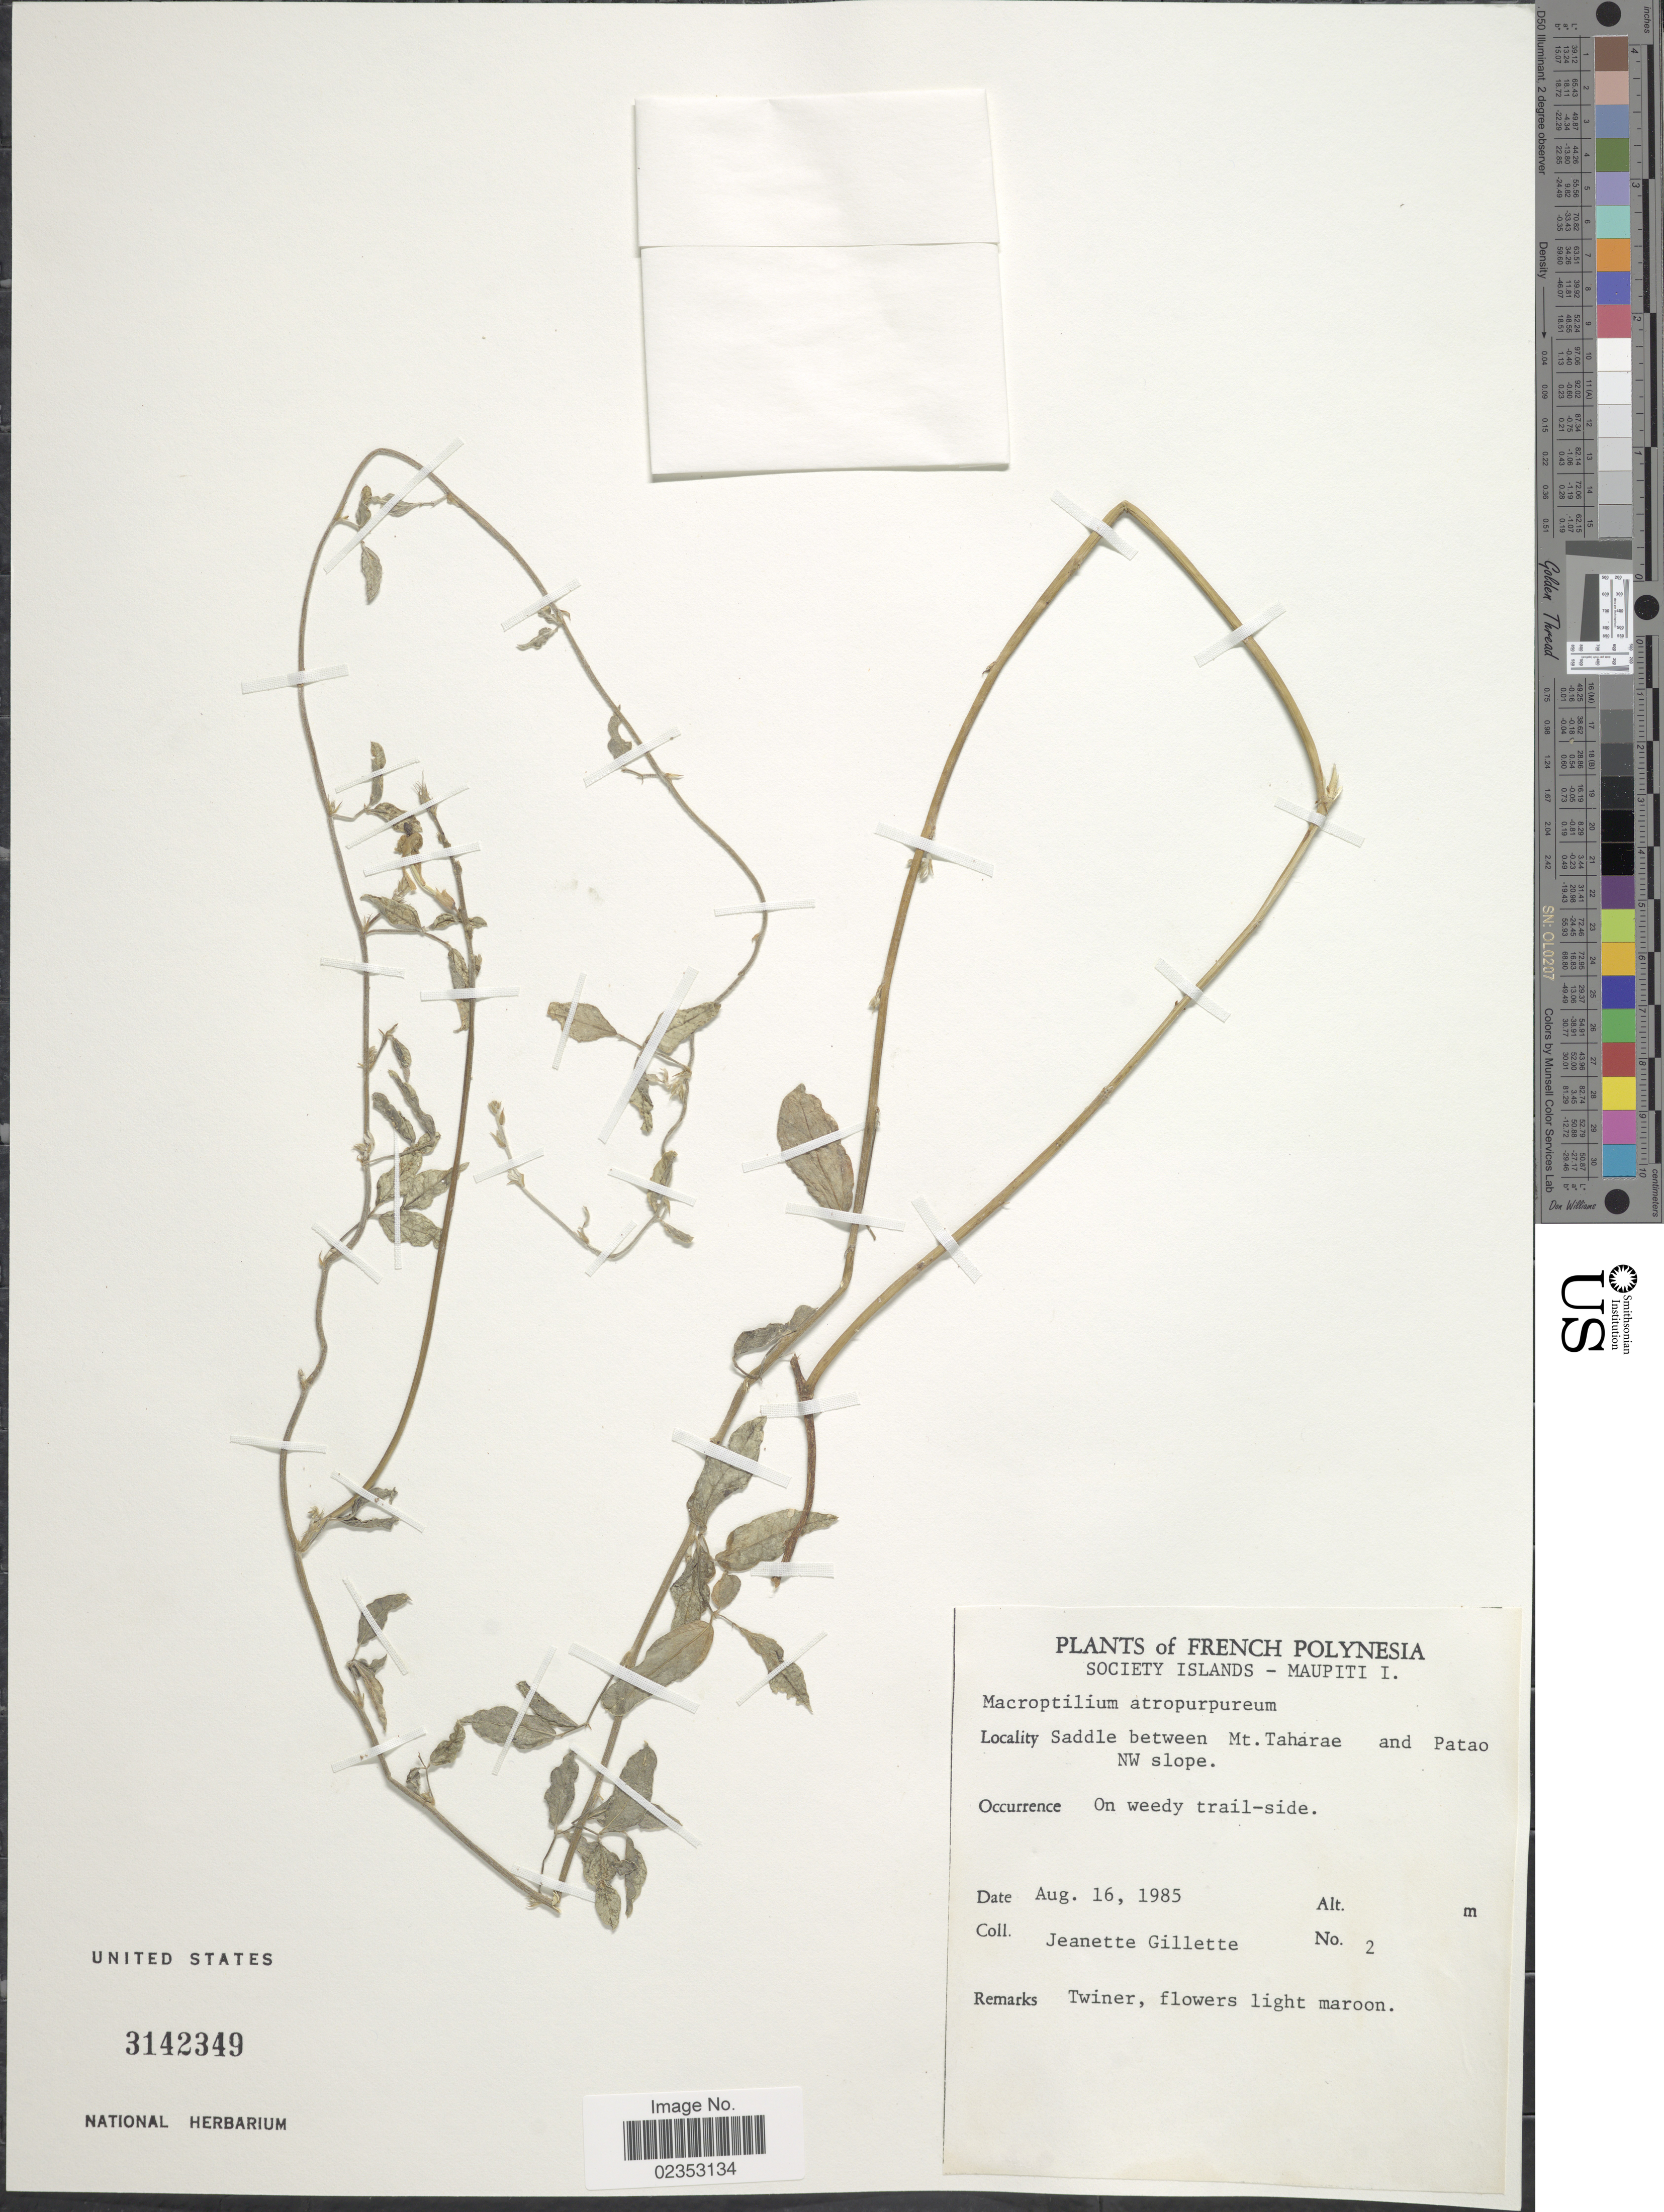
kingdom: Plantae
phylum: Tracheophyta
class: Magnoliopsida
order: Fabales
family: Fabaceae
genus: Macroptilium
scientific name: Macroptilium atropurpureum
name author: (DC.) Urb.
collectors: J. Gillette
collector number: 2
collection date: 1985-08-16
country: French Polynesia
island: Maupiti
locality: Society Islands - Maupiti I. Saddle between Mt Taharae and Patao NW slope, On weedy trail-side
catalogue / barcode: US 3142349